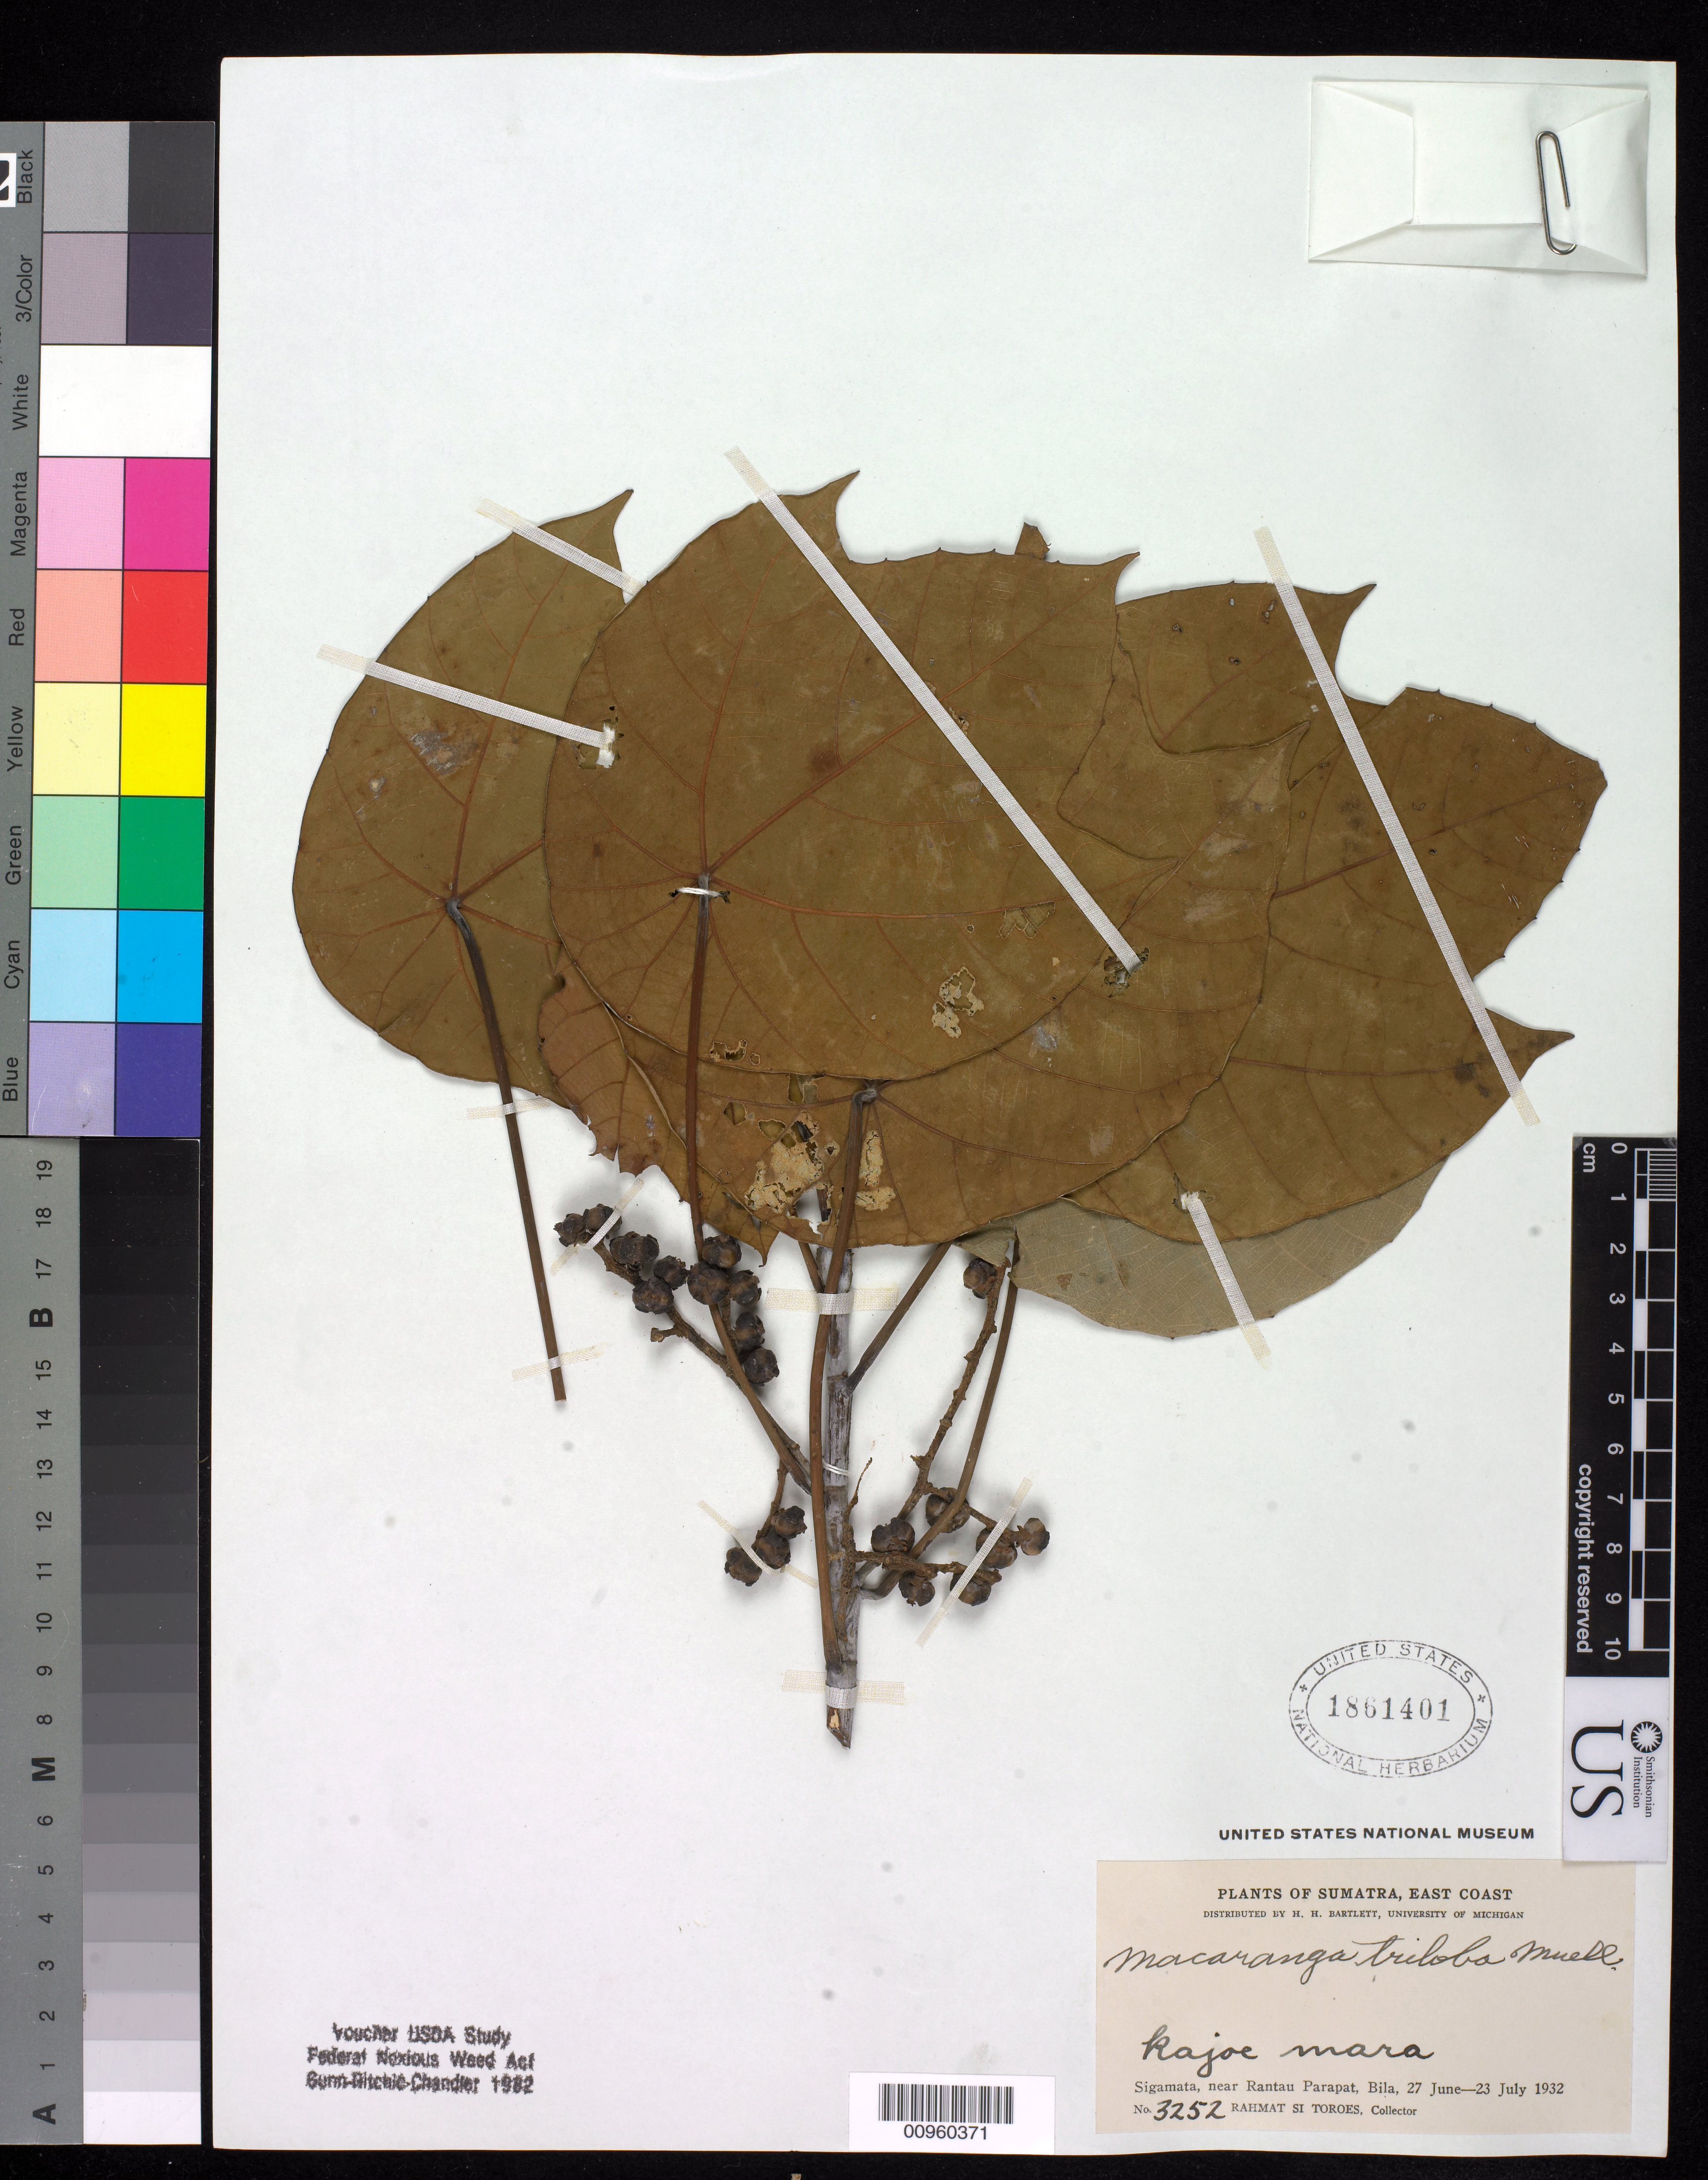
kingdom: Plantae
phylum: Tracheophyta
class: Magnoliopsida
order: Malpighiales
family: Euphorbiaceae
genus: Macaranga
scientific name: Macaranga triloba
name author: (Thunb.) Müll. Arg.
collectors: Rahmat Si Boeea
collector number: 3252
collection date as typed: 27 Jun 1932 to 23 Jul 1932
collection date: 1932-06-27/1932-07-23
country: Indonesia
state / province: Sumatra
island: Sumatra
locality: East Coast, Sigamata, near Rantau Parapat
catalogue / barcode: US 1861401